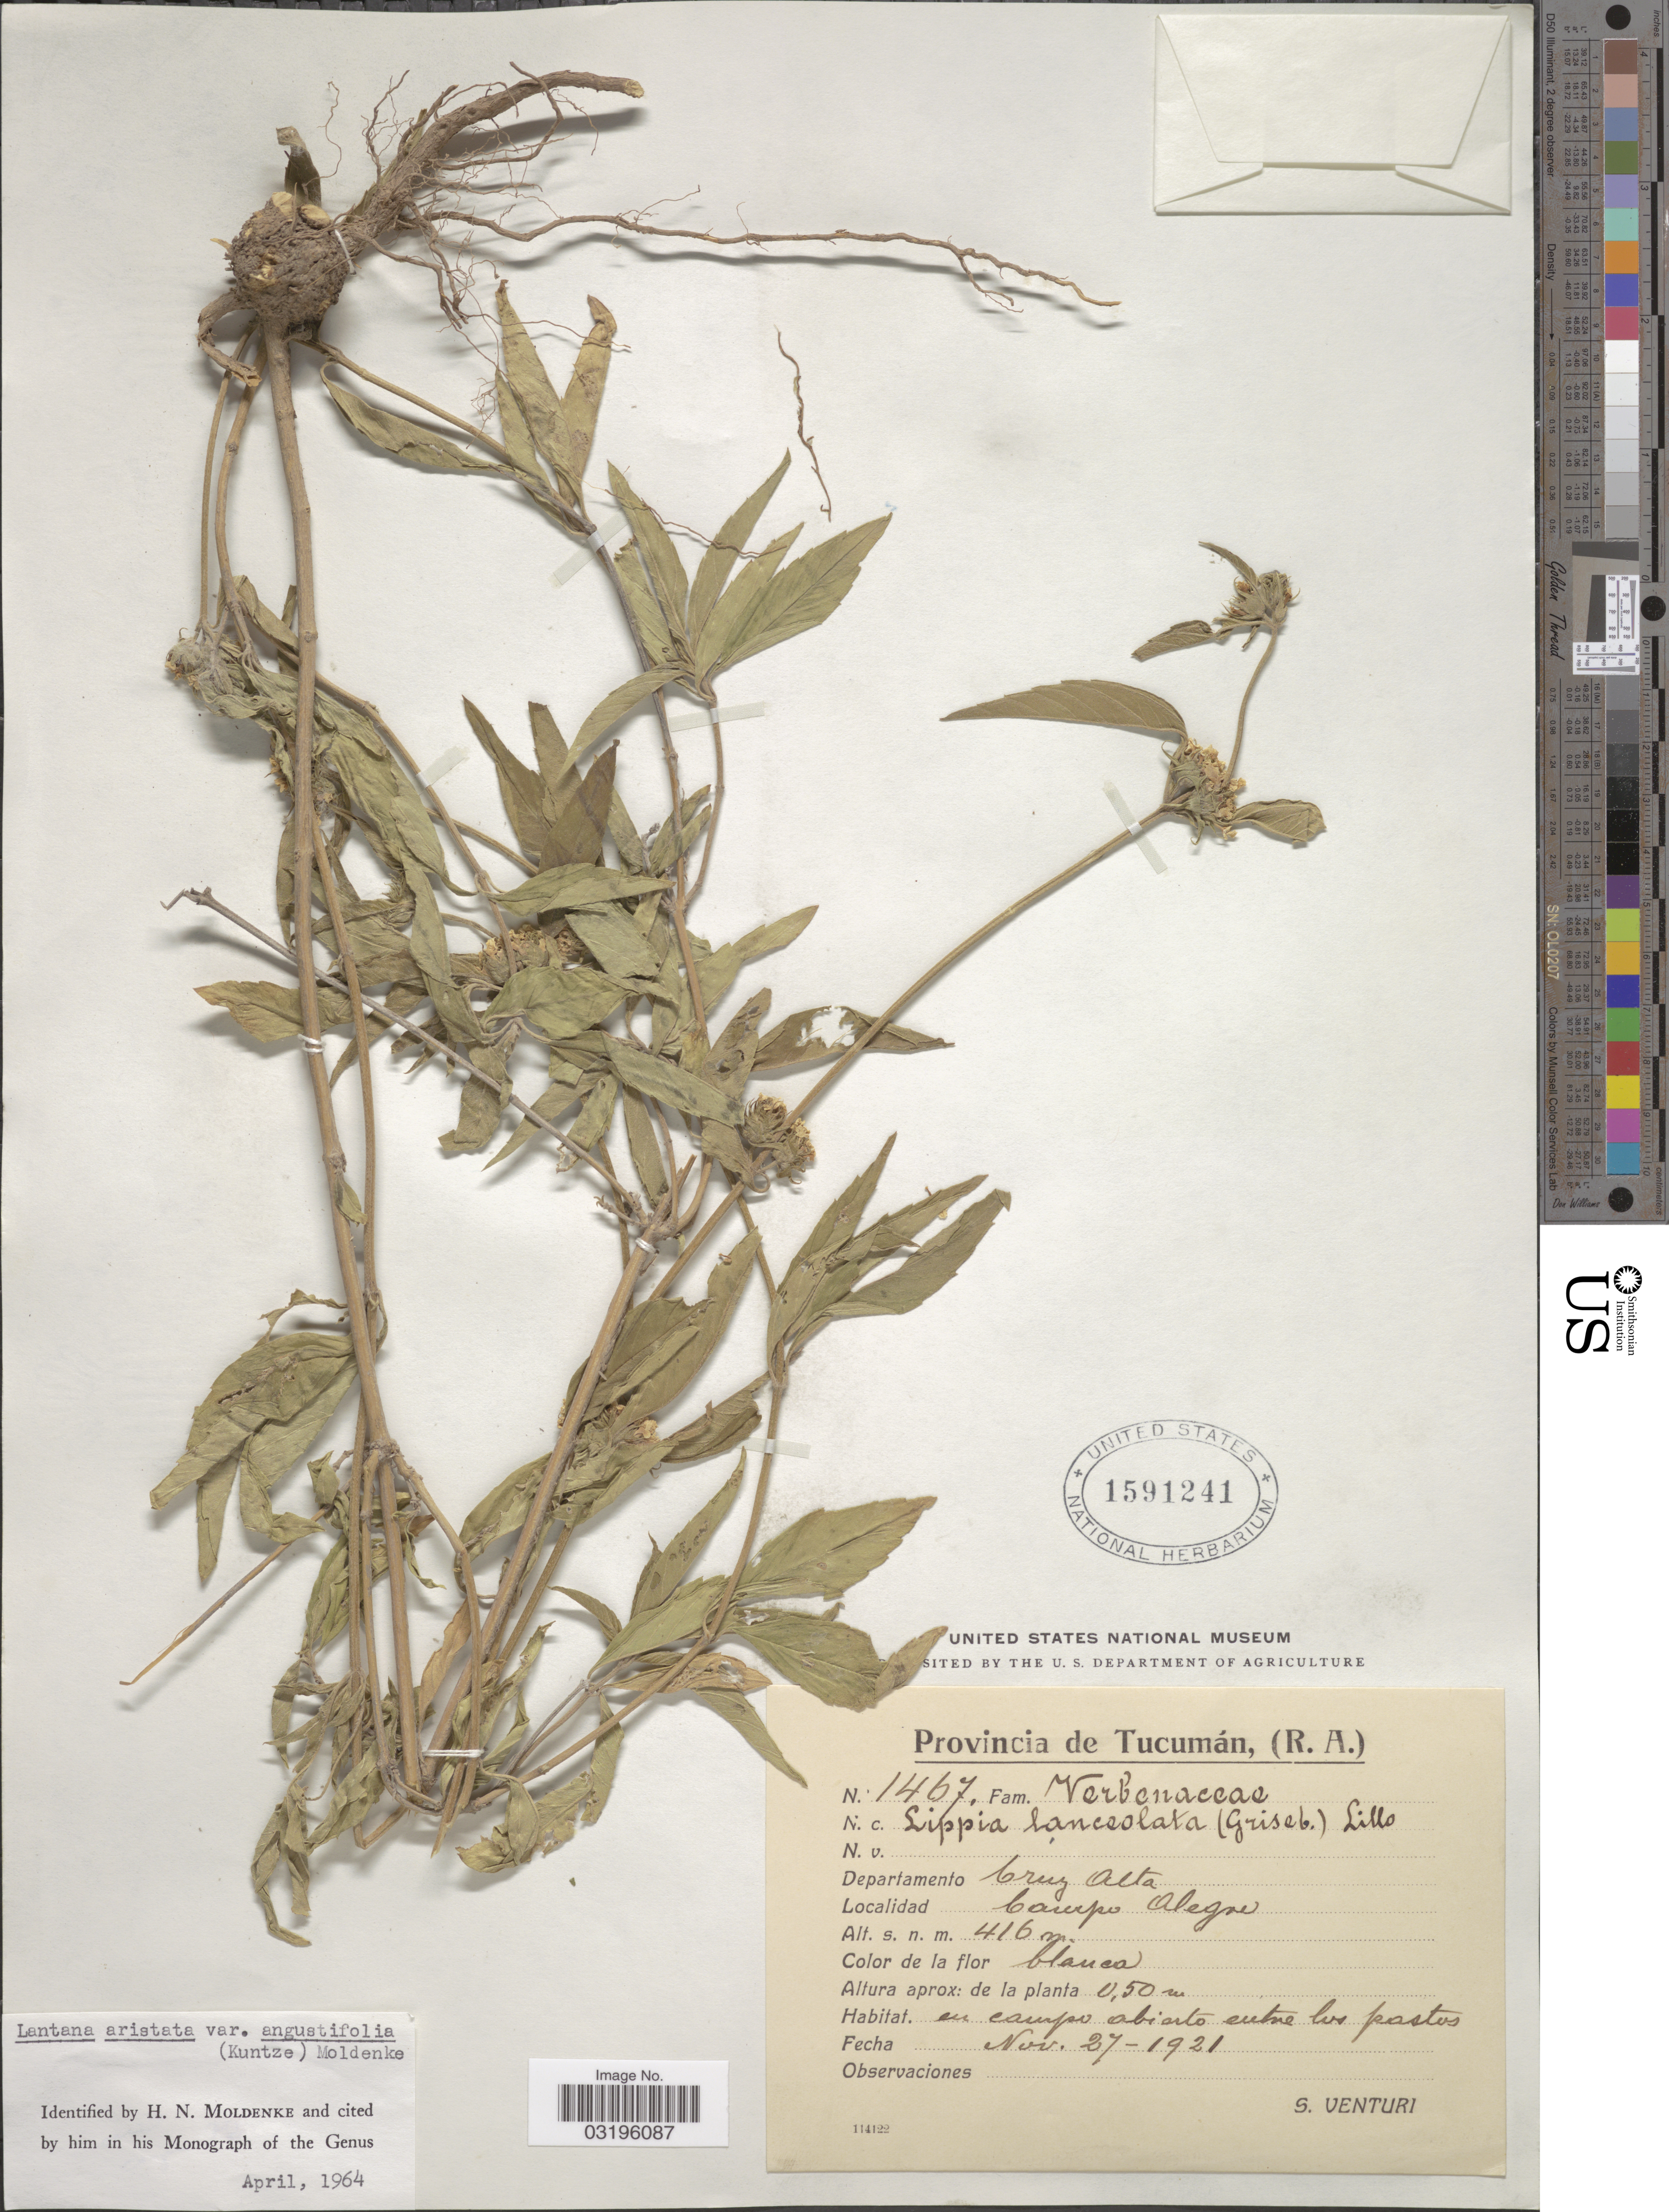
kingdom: Plantae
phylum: Tracheophyta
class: Magnoliopsida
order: Lamiales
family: Verbenaceae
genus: Lantana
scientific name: Lantana aristata var. angustifolia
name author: Moldenke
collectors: S. Venturi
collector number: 1467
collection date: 1921-11-27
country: Argentina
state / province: Tucuman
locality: Departamento Cruz Alta. Campo Alegre.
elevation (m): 416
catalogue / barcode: US 1591241